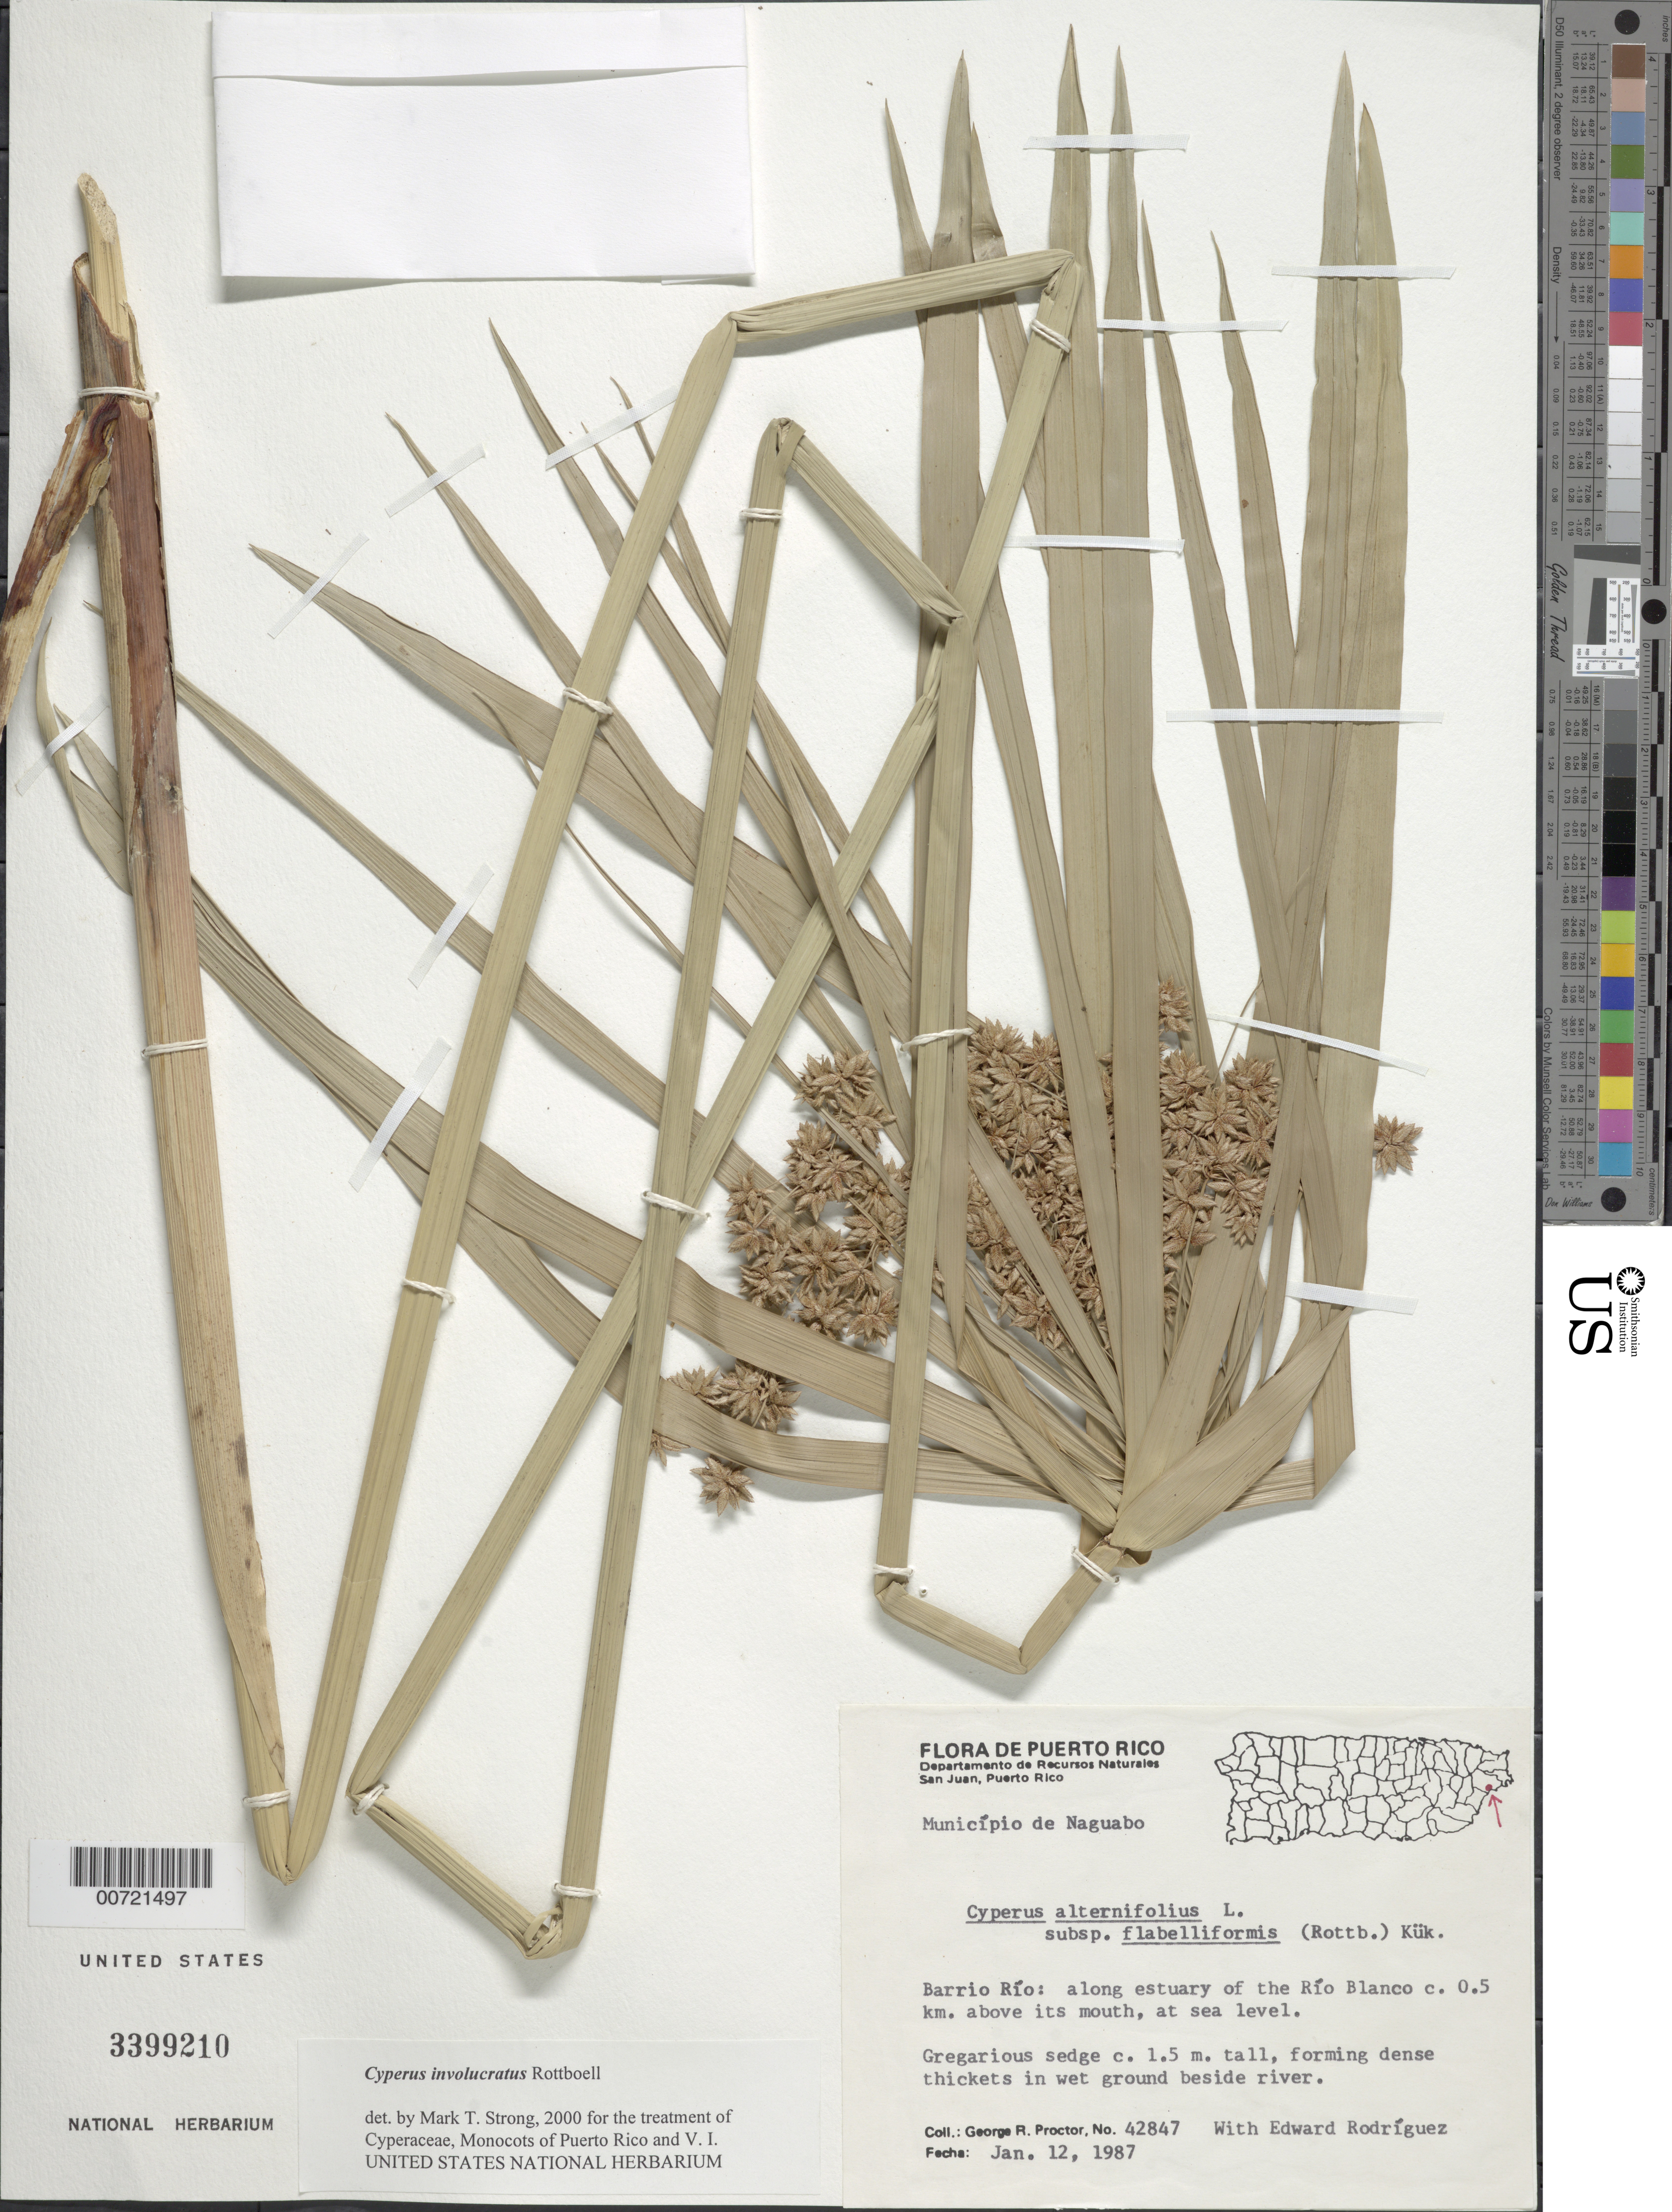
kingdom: Plantae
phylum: Tracheophyta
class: Liliopsida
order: Poales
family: Cyperaceae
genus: Cyperus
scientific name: Cyperus involucratus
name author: Rottb.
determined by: Strong, M. T., (US), Smithsonian Institution - National Museum of Natural History (UNITED STATES)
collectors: G. R. Proctor & E. Rodriguez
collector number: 42847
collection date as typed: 12 Jan 1987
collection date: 1987-01-12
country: Puerto Rico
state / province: Naguabo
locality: Naguabo: Barrio Río, along estuary of the Río Blanco, ca. 0.5 km above its mouth.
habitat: In wet ground beside river.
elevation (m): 0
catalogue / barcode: US 3399210